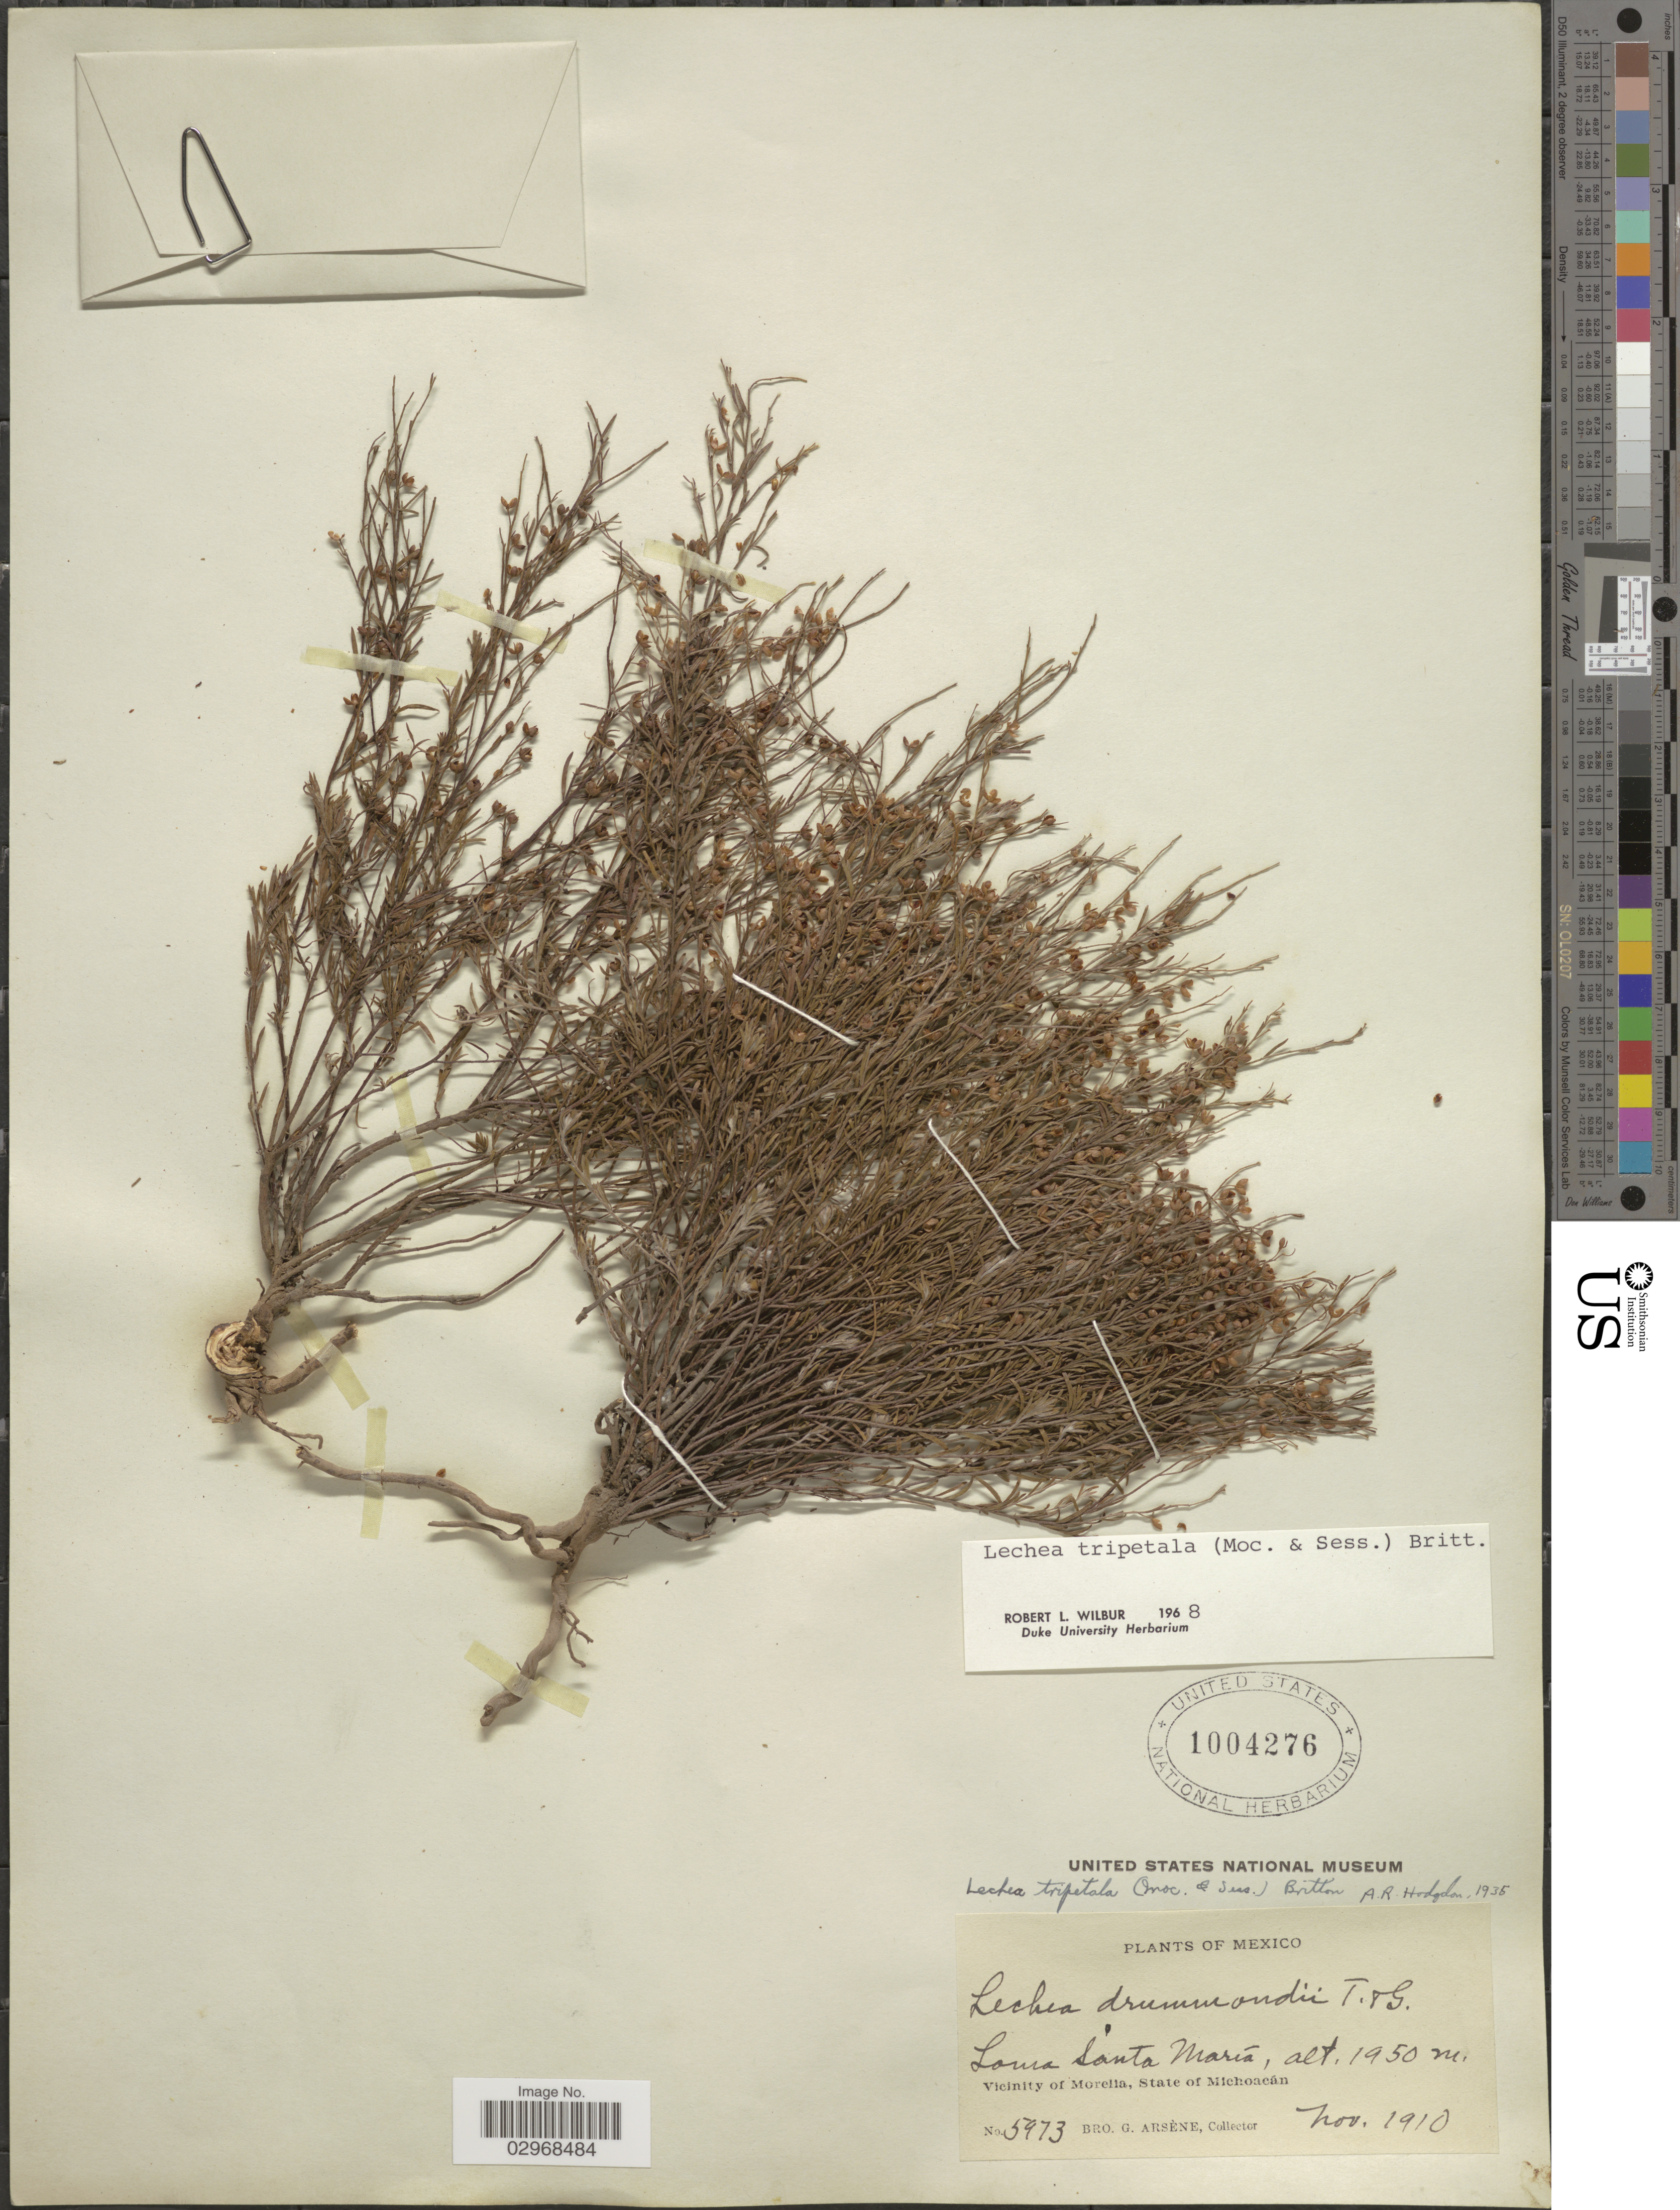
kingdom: Plantae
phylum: Tracheophyta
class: Magnoliopsida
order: Malvales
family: Cistaceae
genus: Lechea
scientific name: Lechea tripetala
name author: (Moc. & Sessé ex Dunal) Britton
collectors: Bro. G. Arsène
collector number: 5973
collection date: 1910-11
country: Mexico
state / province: Michoacán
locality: Loma Santa María, Vicinity of Morelia.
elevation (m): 1950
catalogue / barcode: US 1004276